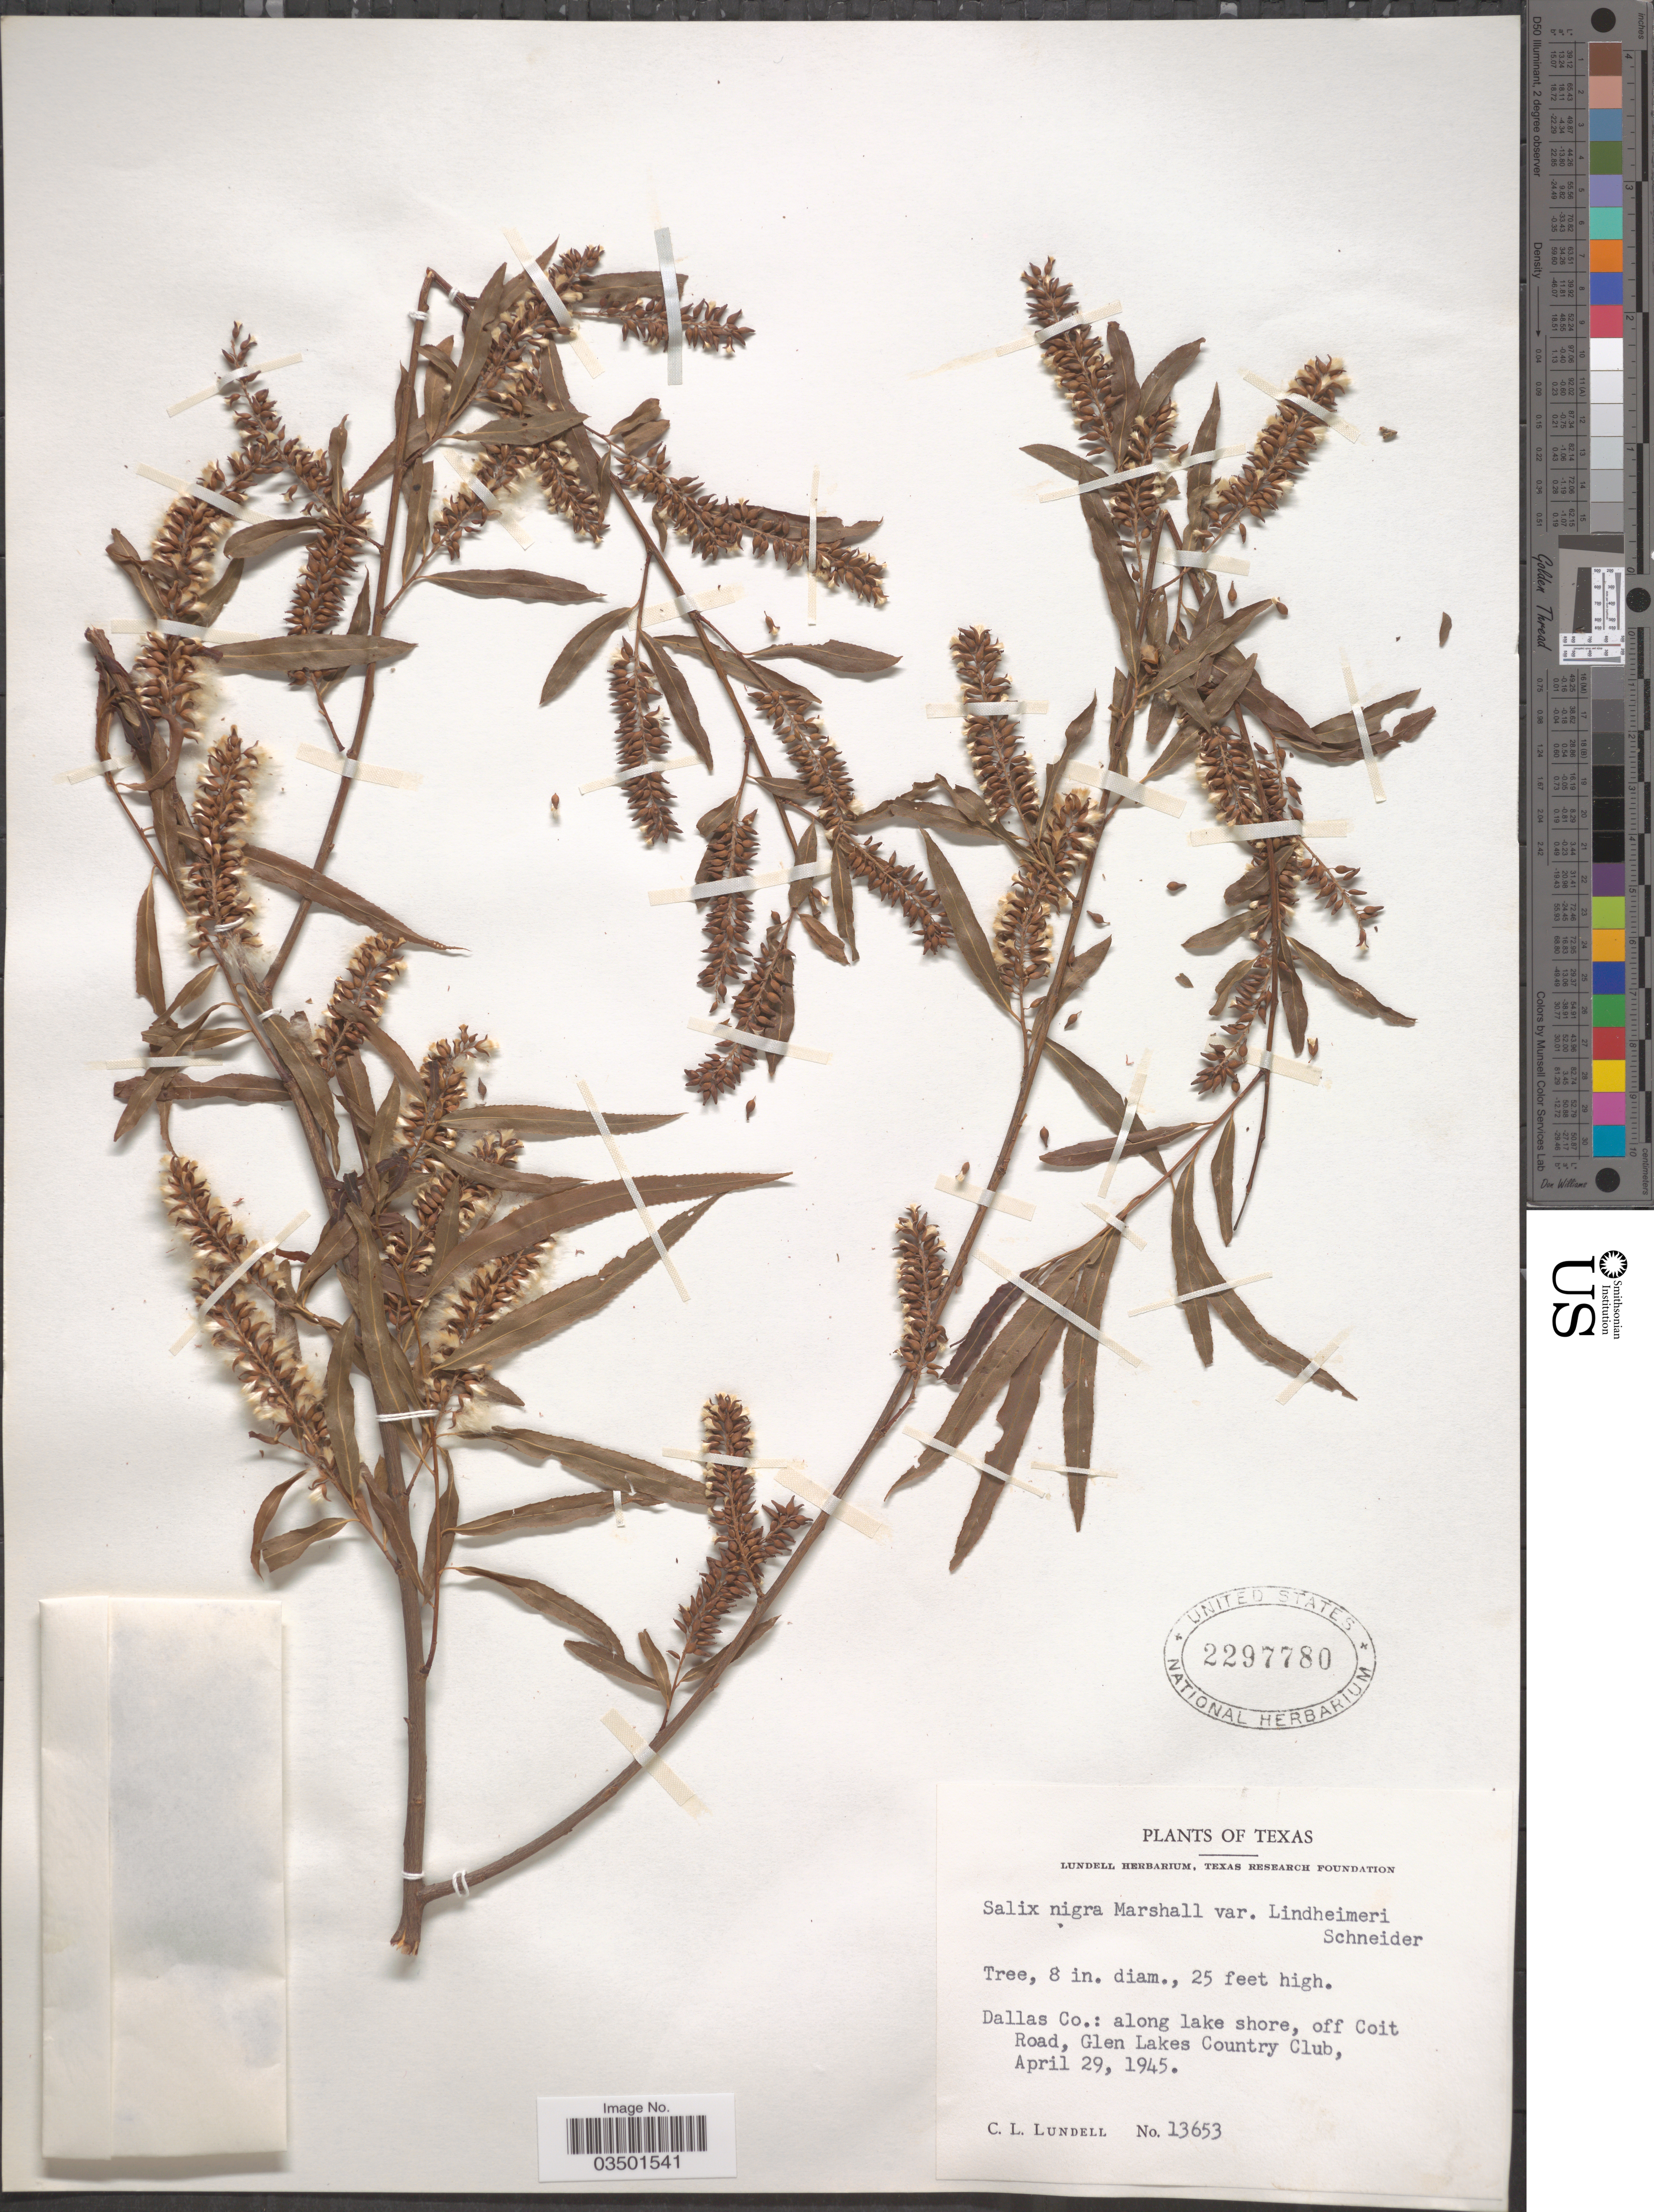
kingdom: Plantae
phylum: Tracheophyta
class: Magnoliopsida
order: Malpighiales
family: Salicaceae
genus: Salix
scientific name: Salix nigra var. lindheimeri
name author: C.K. Schneid.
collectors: C. L. Lundell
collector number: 13653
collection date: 1945-04-29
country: United States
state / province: Texas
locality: Dallas Co.: along lake shore, off Coit Road, Glen Lakes Country Club.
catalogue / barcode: US 2297780